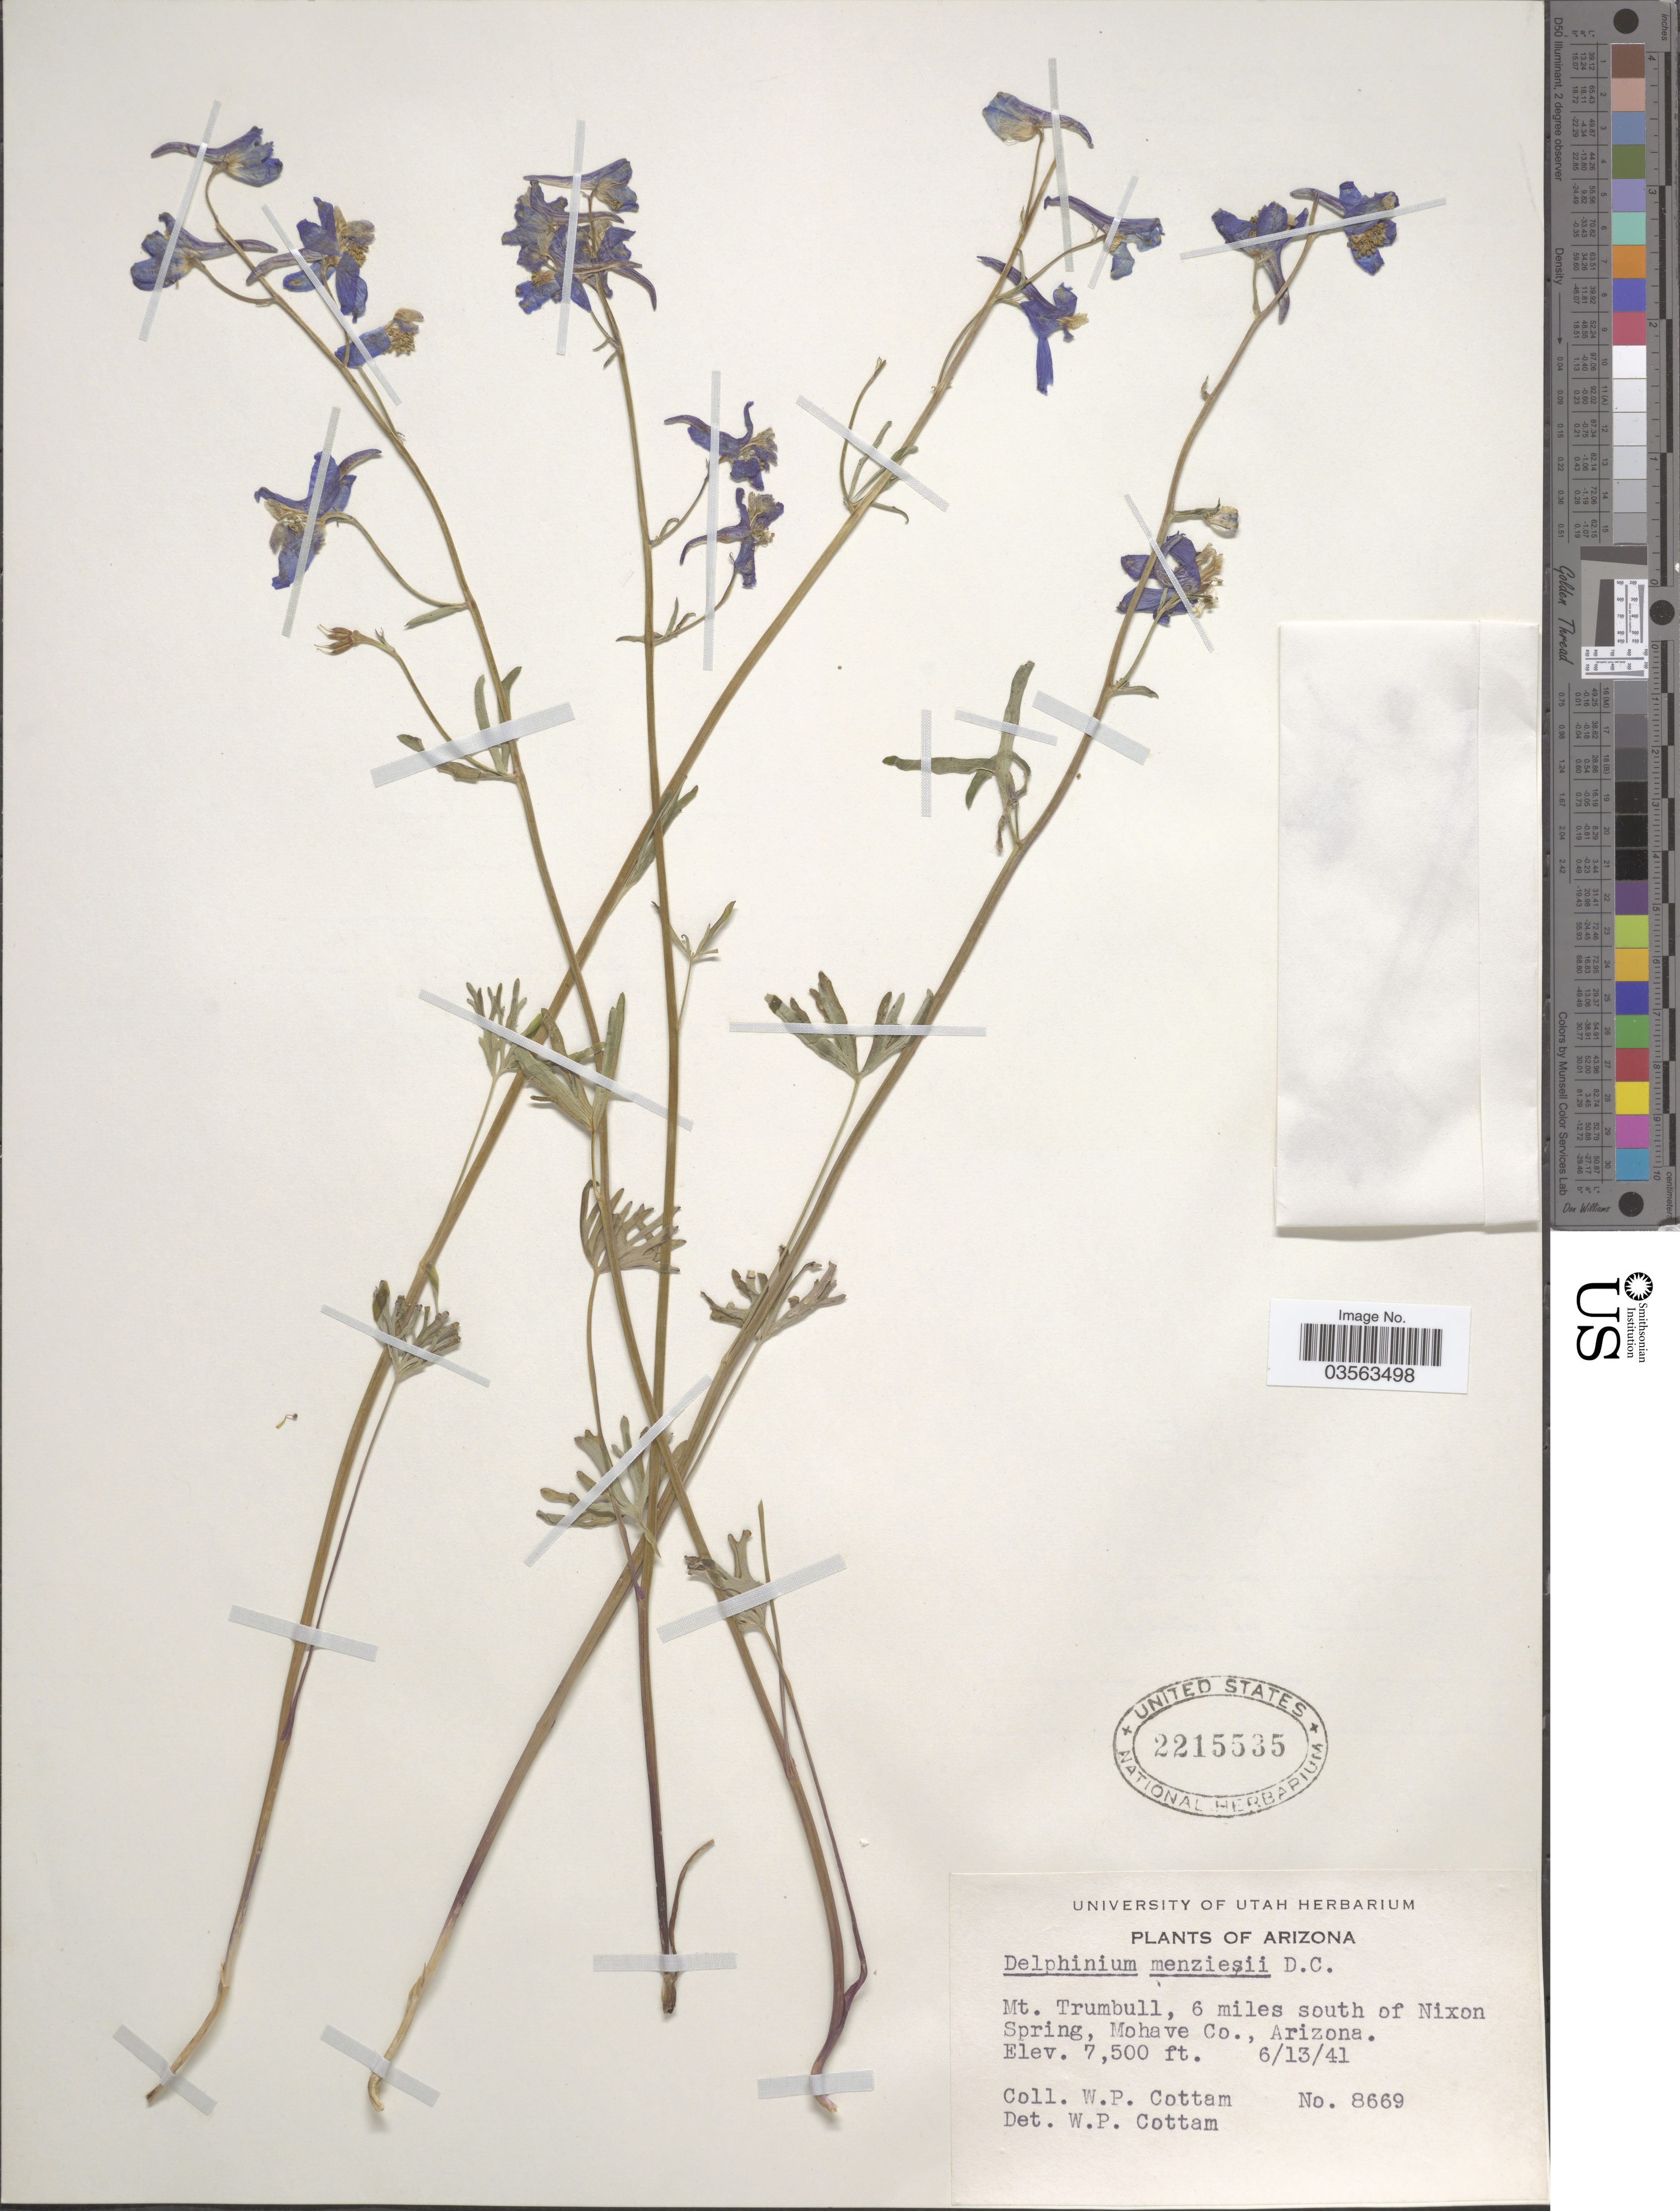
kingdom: Plantae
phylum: Tracheophyta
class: Magnoliopsida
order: Ranunculales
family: Ranunculaceae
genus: Delphinium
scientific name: Delphinium menziesii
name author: DC.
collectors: W. Cottam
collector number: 8669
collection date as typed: Transcribed d/m/y: 13/6/41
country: United States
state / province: Arizona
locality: Mt. Trumbull, 6 miles south of Nixon Spring, Mohave Co.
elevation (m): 2286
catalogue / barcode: US 2215535